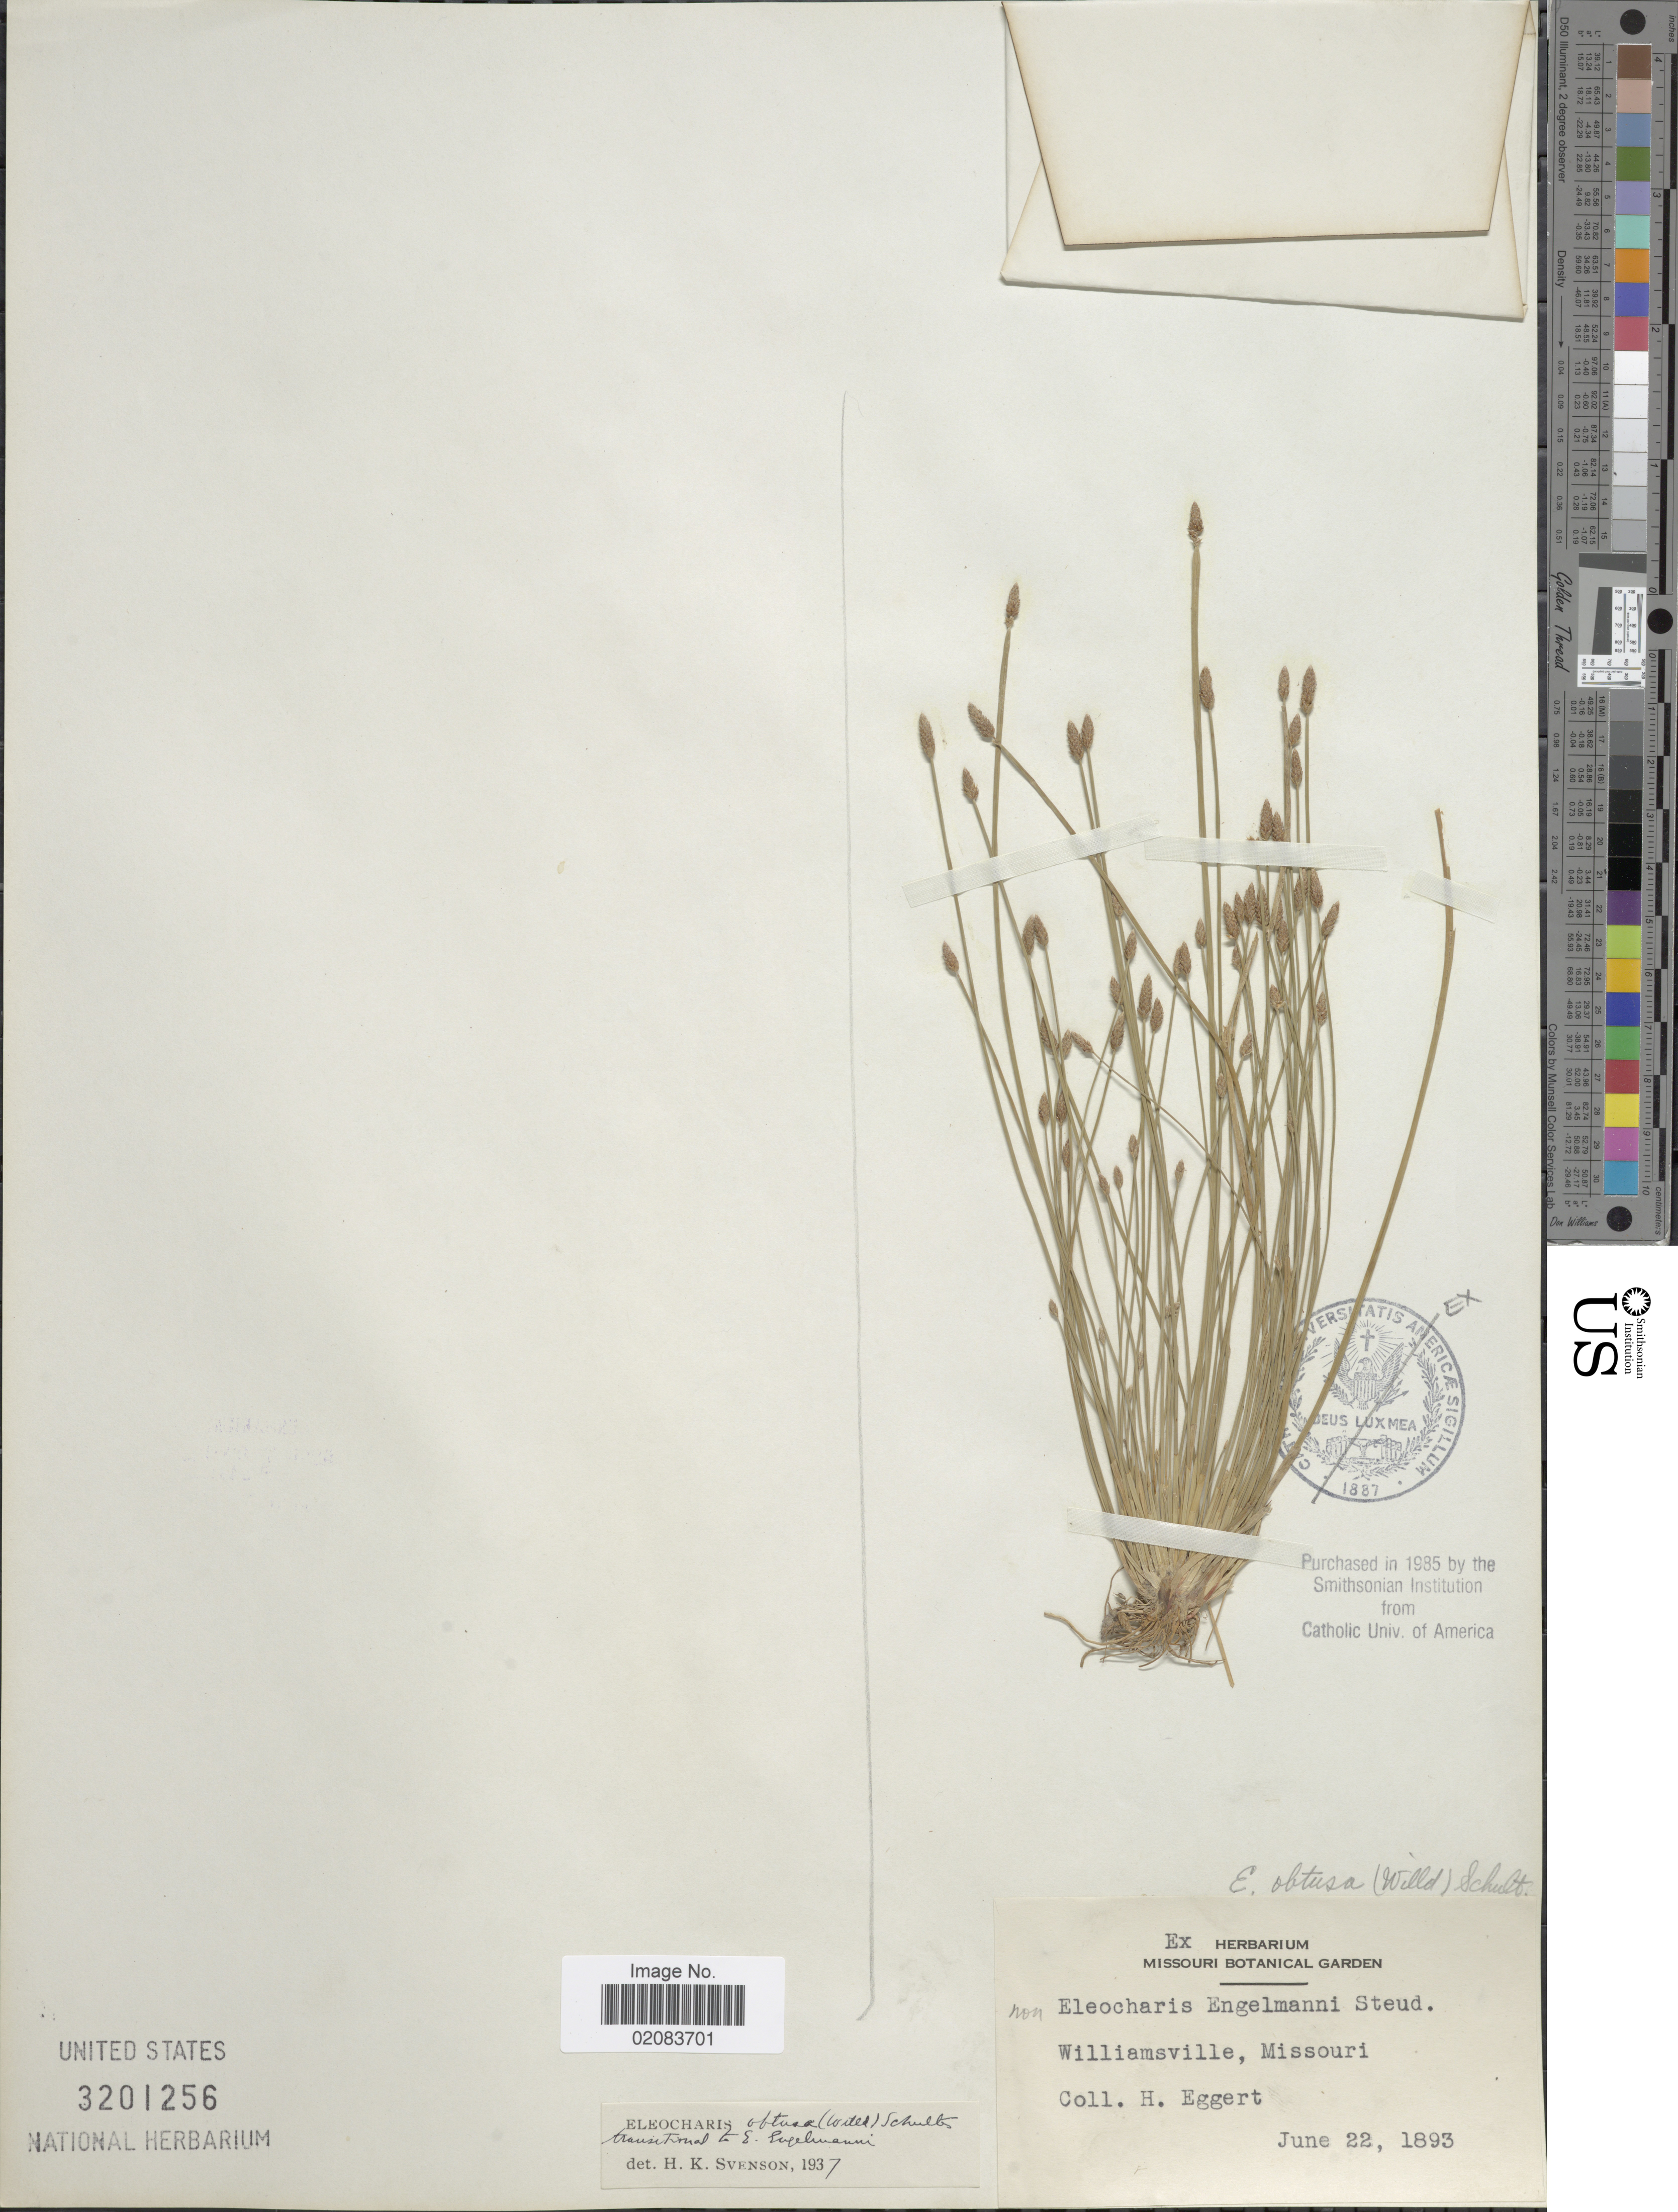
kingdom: Plantae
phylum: Tracheophyta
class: Liliopsida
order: Poales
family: Cyperaceae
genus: Eleocharis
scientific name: Eleocharis obtusa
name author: (Willd.) Schult.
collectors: H. Eggert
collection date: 1893-06-22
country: United States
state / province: Missouri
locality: Williamsville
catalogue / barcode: US 3201256